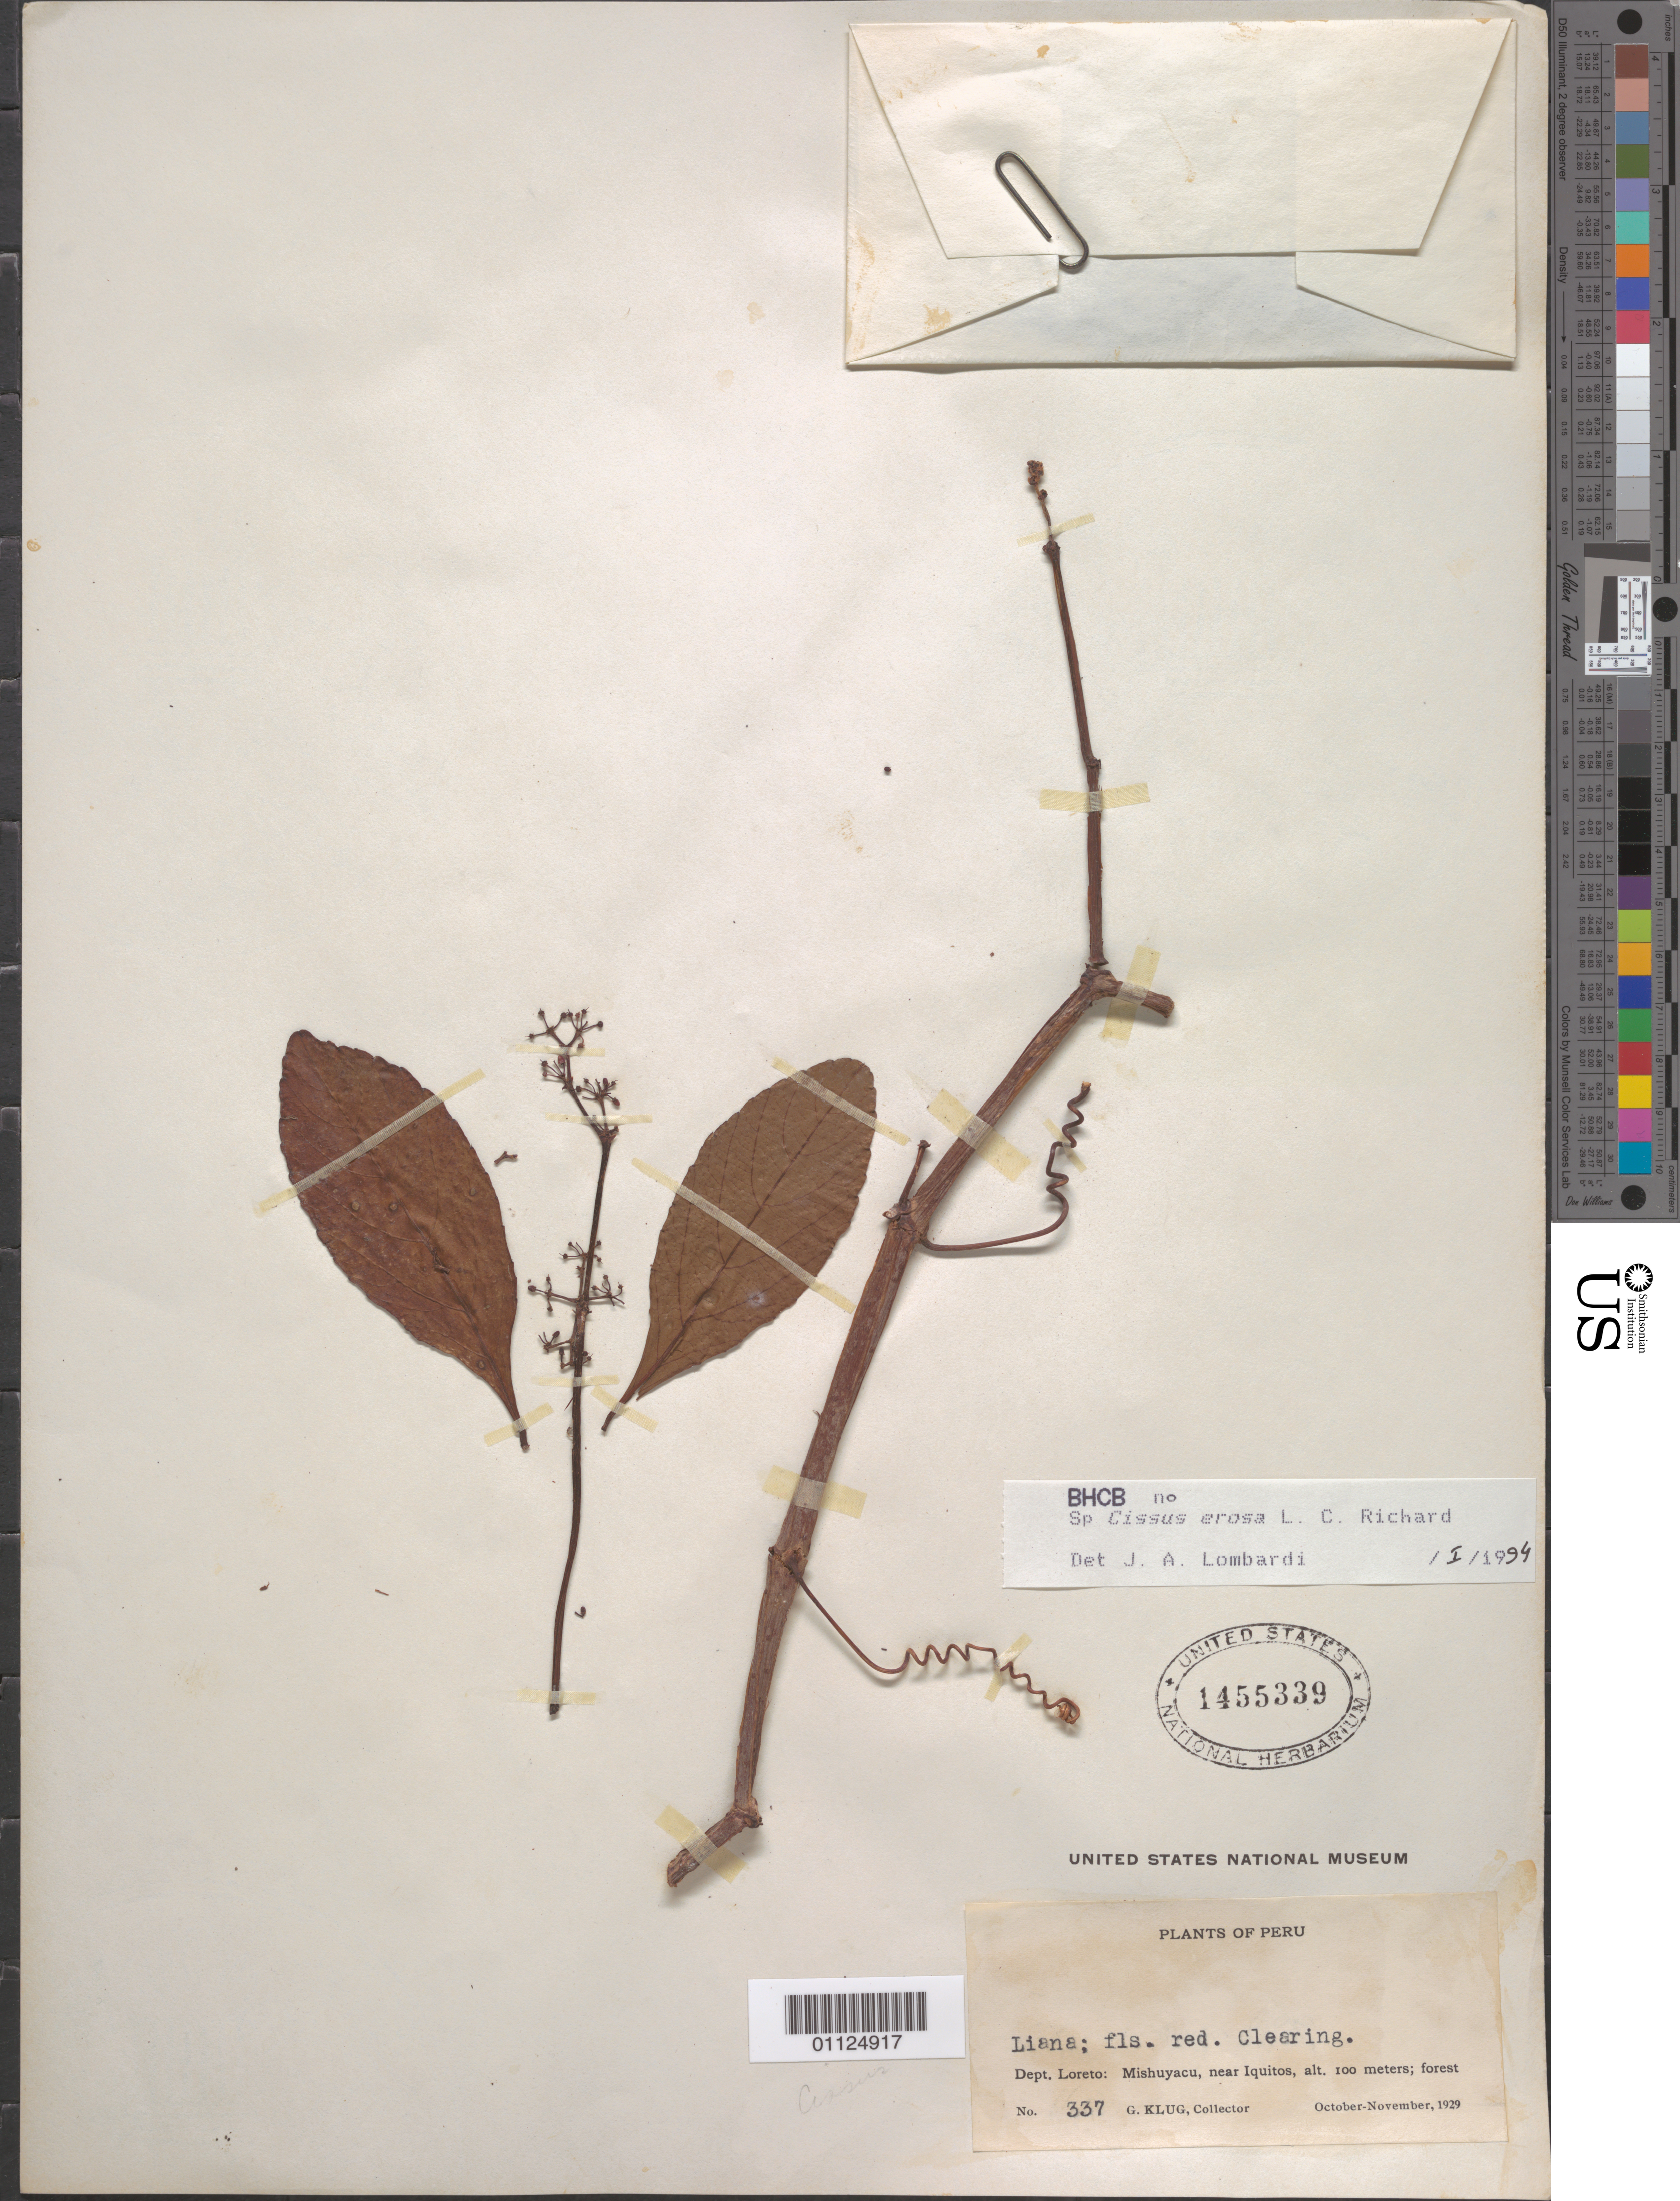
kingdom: Plantae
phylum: Tracheophyta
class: Magnoliopsida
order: Vitales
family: Vitaceae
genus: Cissus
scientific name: Cissus erosa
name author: Rich.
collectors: G. Klug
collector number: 337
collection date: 1929-10/1929-11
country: Peru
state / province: Loreto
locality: Mishuyacu, near Iquitos.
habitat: Forest. Liana. Clearing.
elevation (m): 100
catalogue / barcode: US 1455339